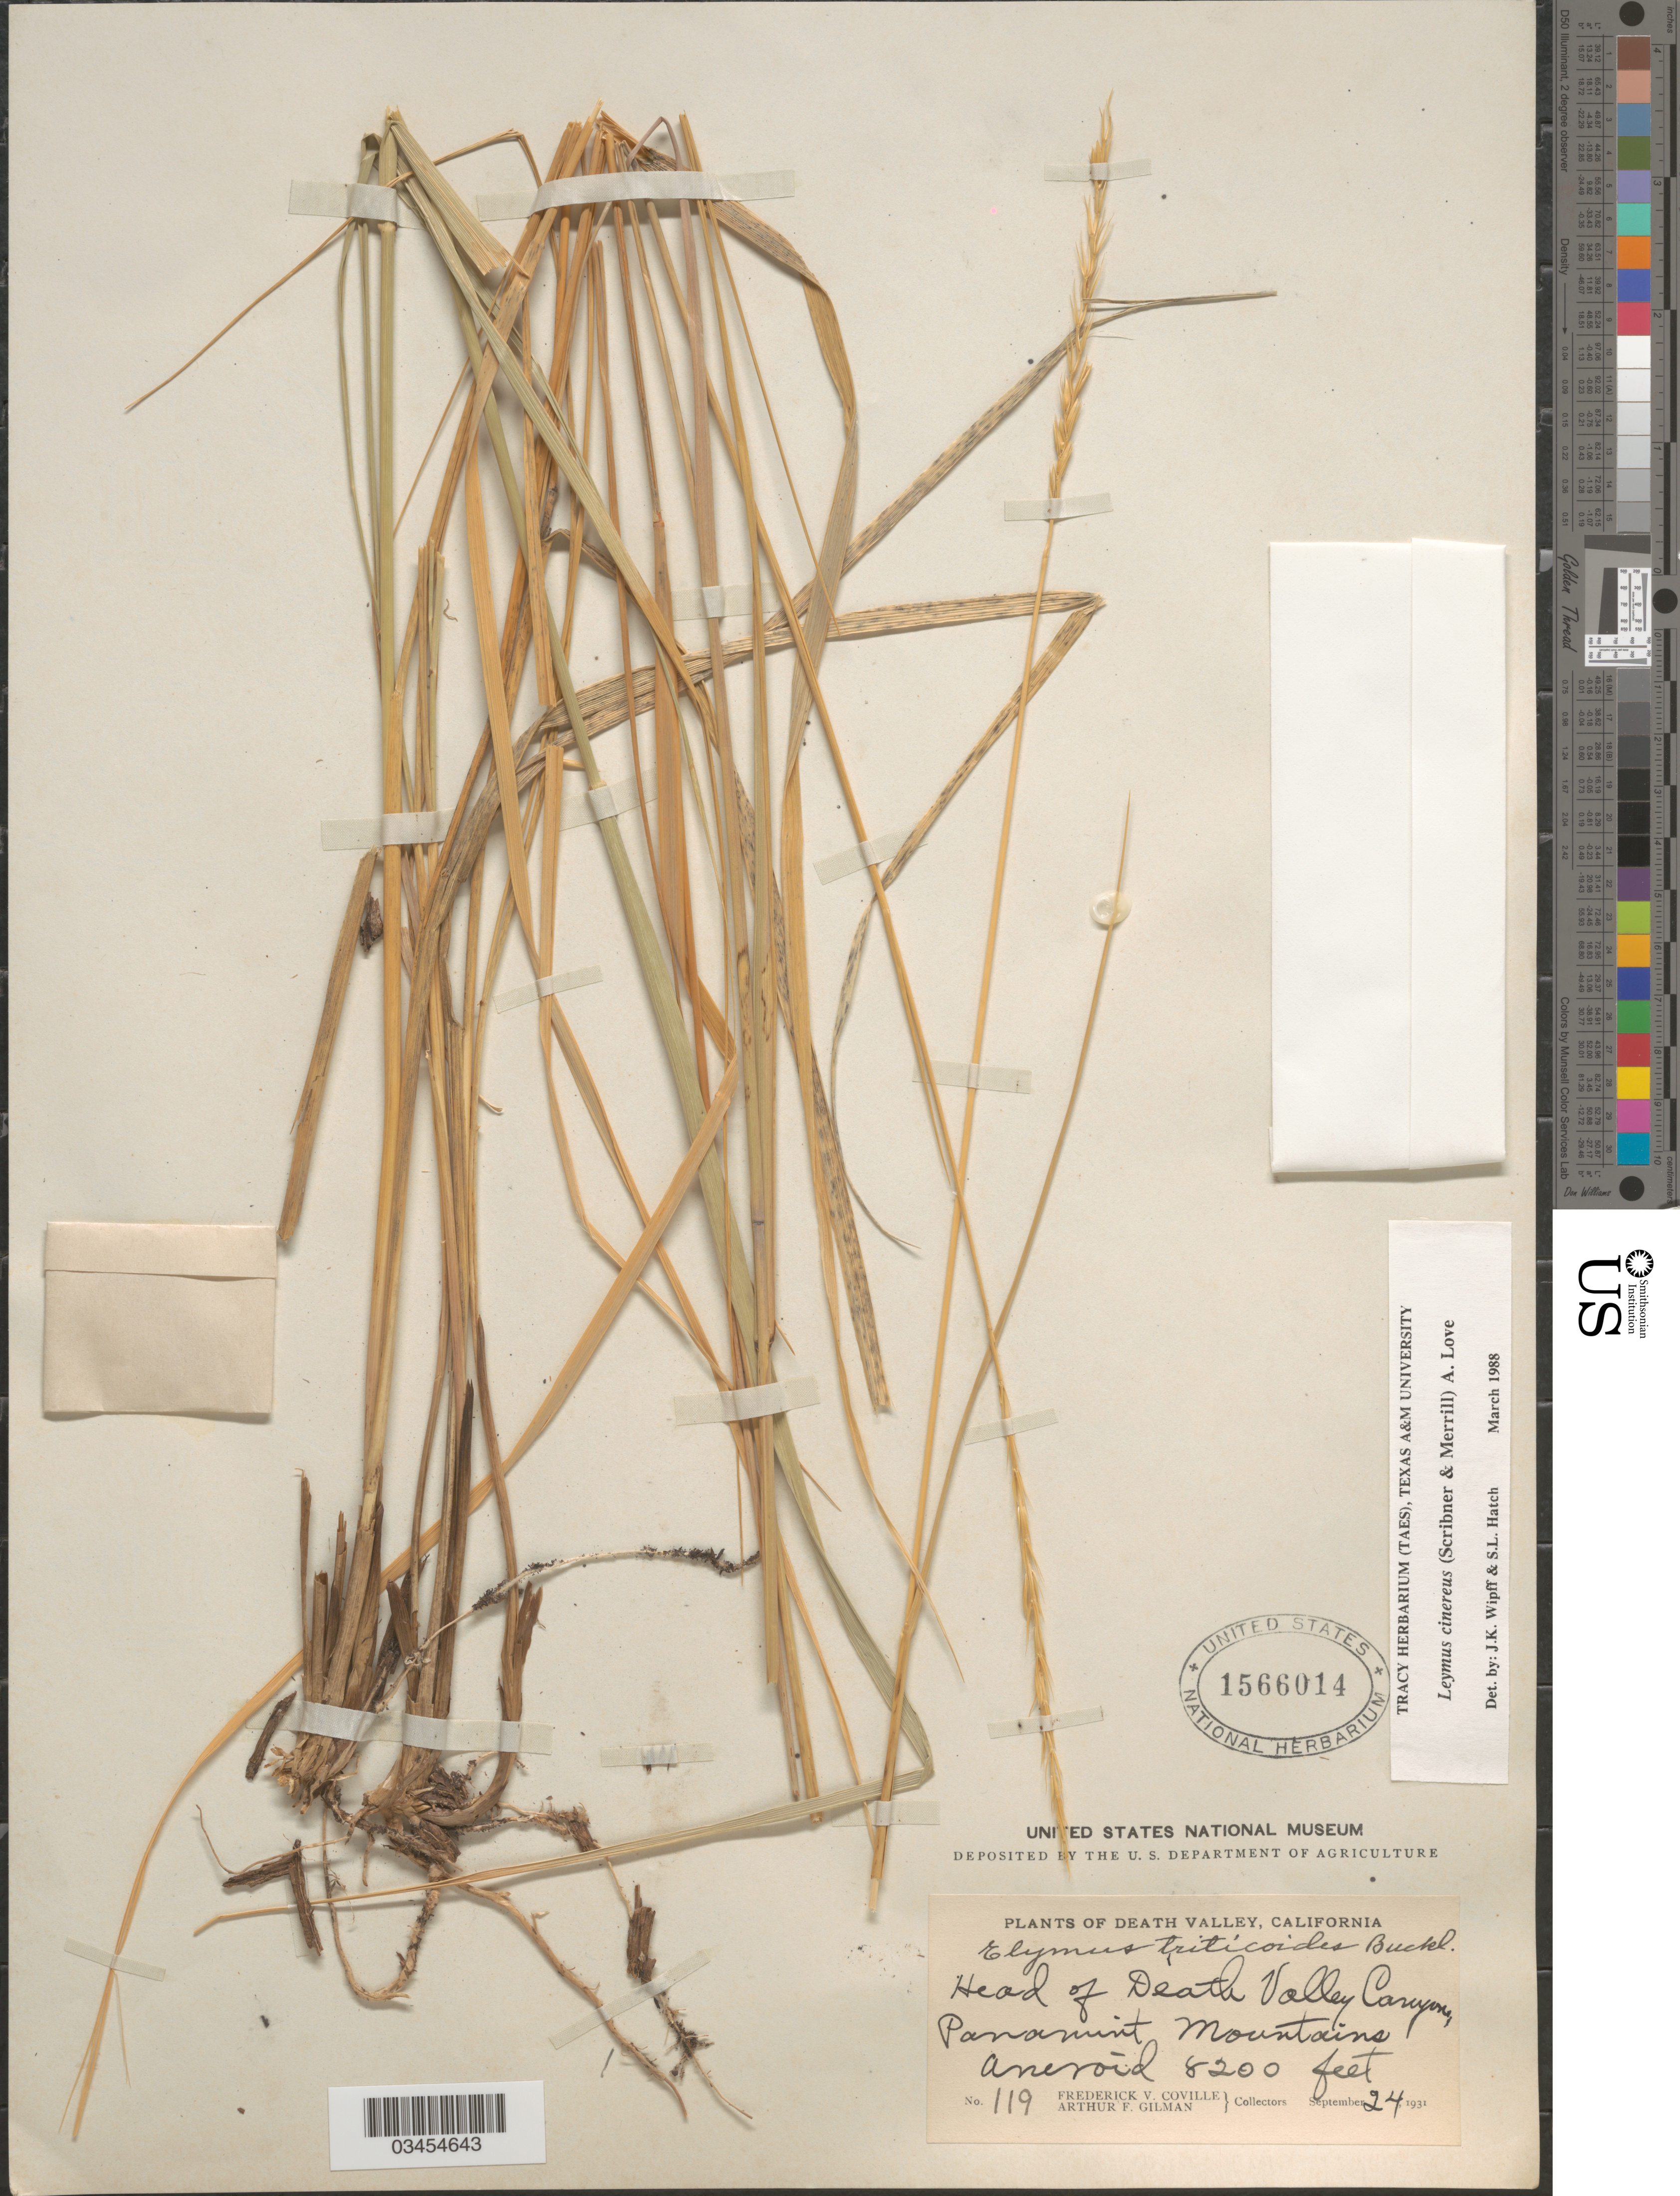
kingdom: Plantae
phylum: Tracheophyta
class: Liliopsida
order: Poales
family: Poaceae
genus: Leymus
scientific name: Leymus cinereus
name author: (Scribn. & Merr.) Á. Löve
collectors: F. V. Coville & A. Gilman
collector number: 119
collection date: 1931-09-24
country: United States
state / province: California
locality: Death Valley. Head of Death Valley Canyon, Panamint Mountains Aneroid.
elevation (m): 2499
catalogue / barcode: US 1566014